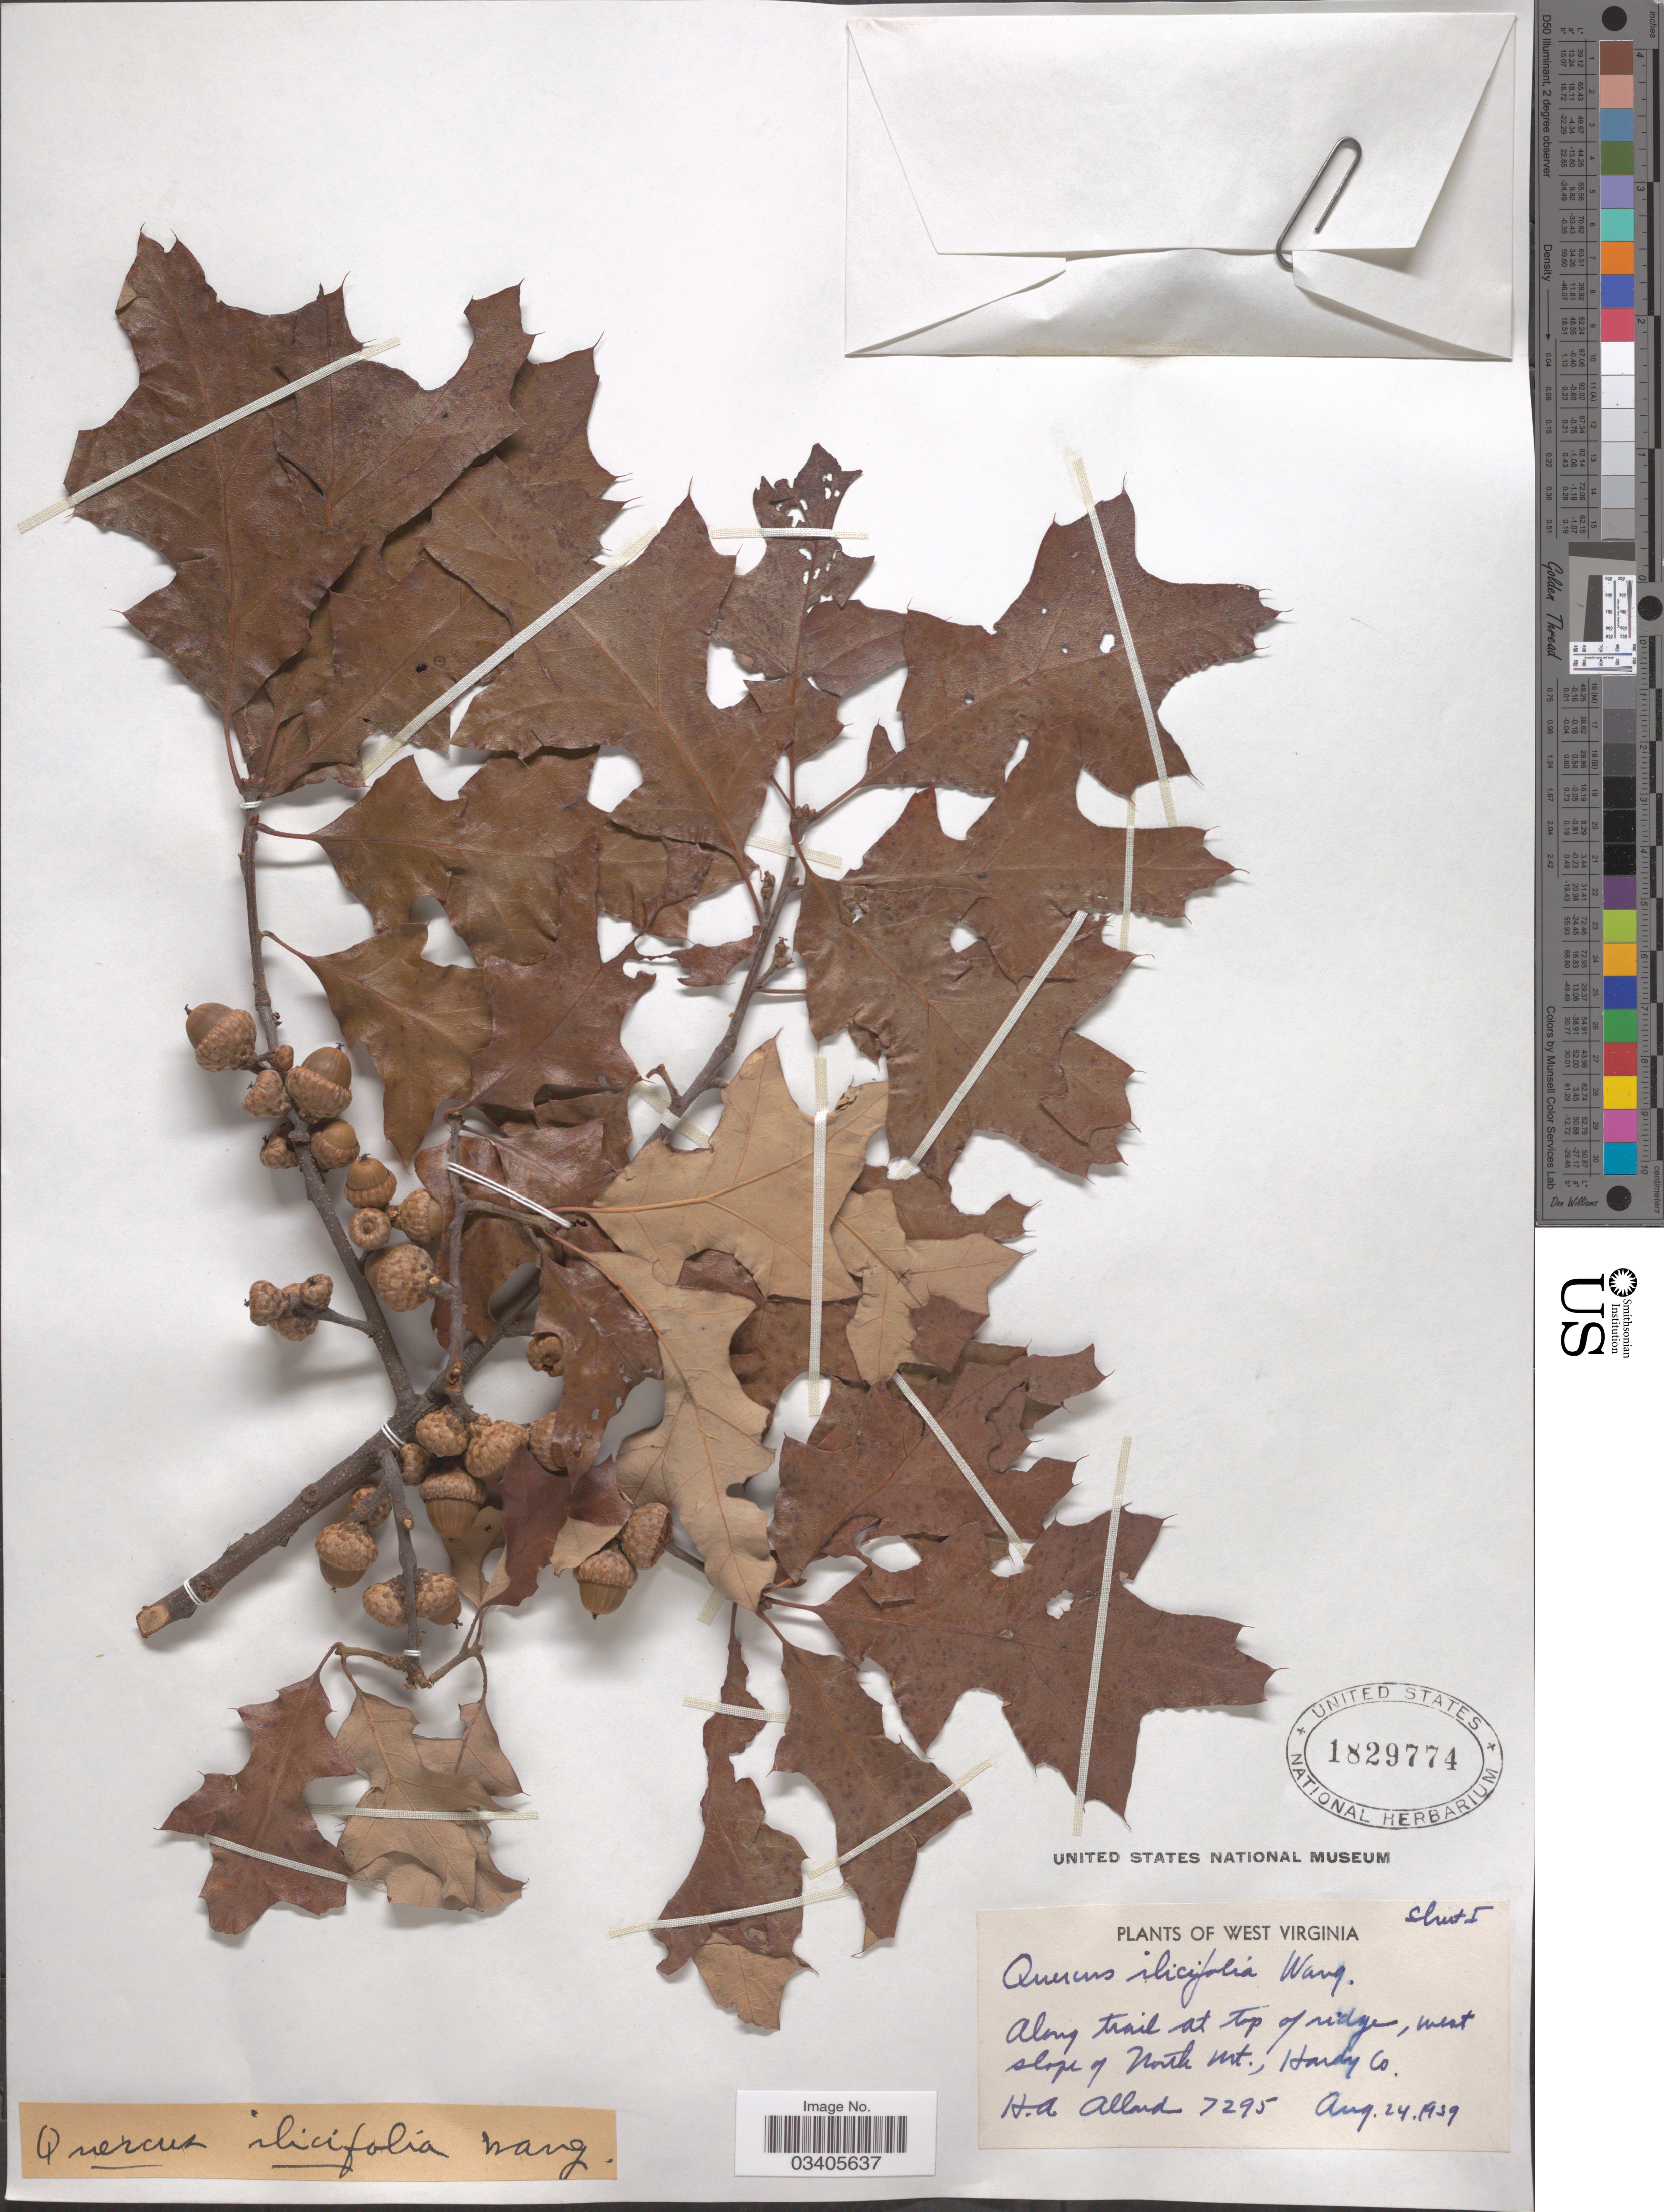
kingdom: Plantae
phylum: Tracheophyta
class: Magnoliopsida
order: Fagales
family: Fagaceae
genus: Quercus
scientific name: Quercus ilicifolia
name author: Wangenh.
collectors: H. A. Allard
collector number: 7295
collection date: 1939-08-24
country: United States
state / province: West Virginia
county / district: Hardy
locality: Along trail at top of ridge, west slope of North Mt., Hardy Co.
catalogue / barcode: US 1829774